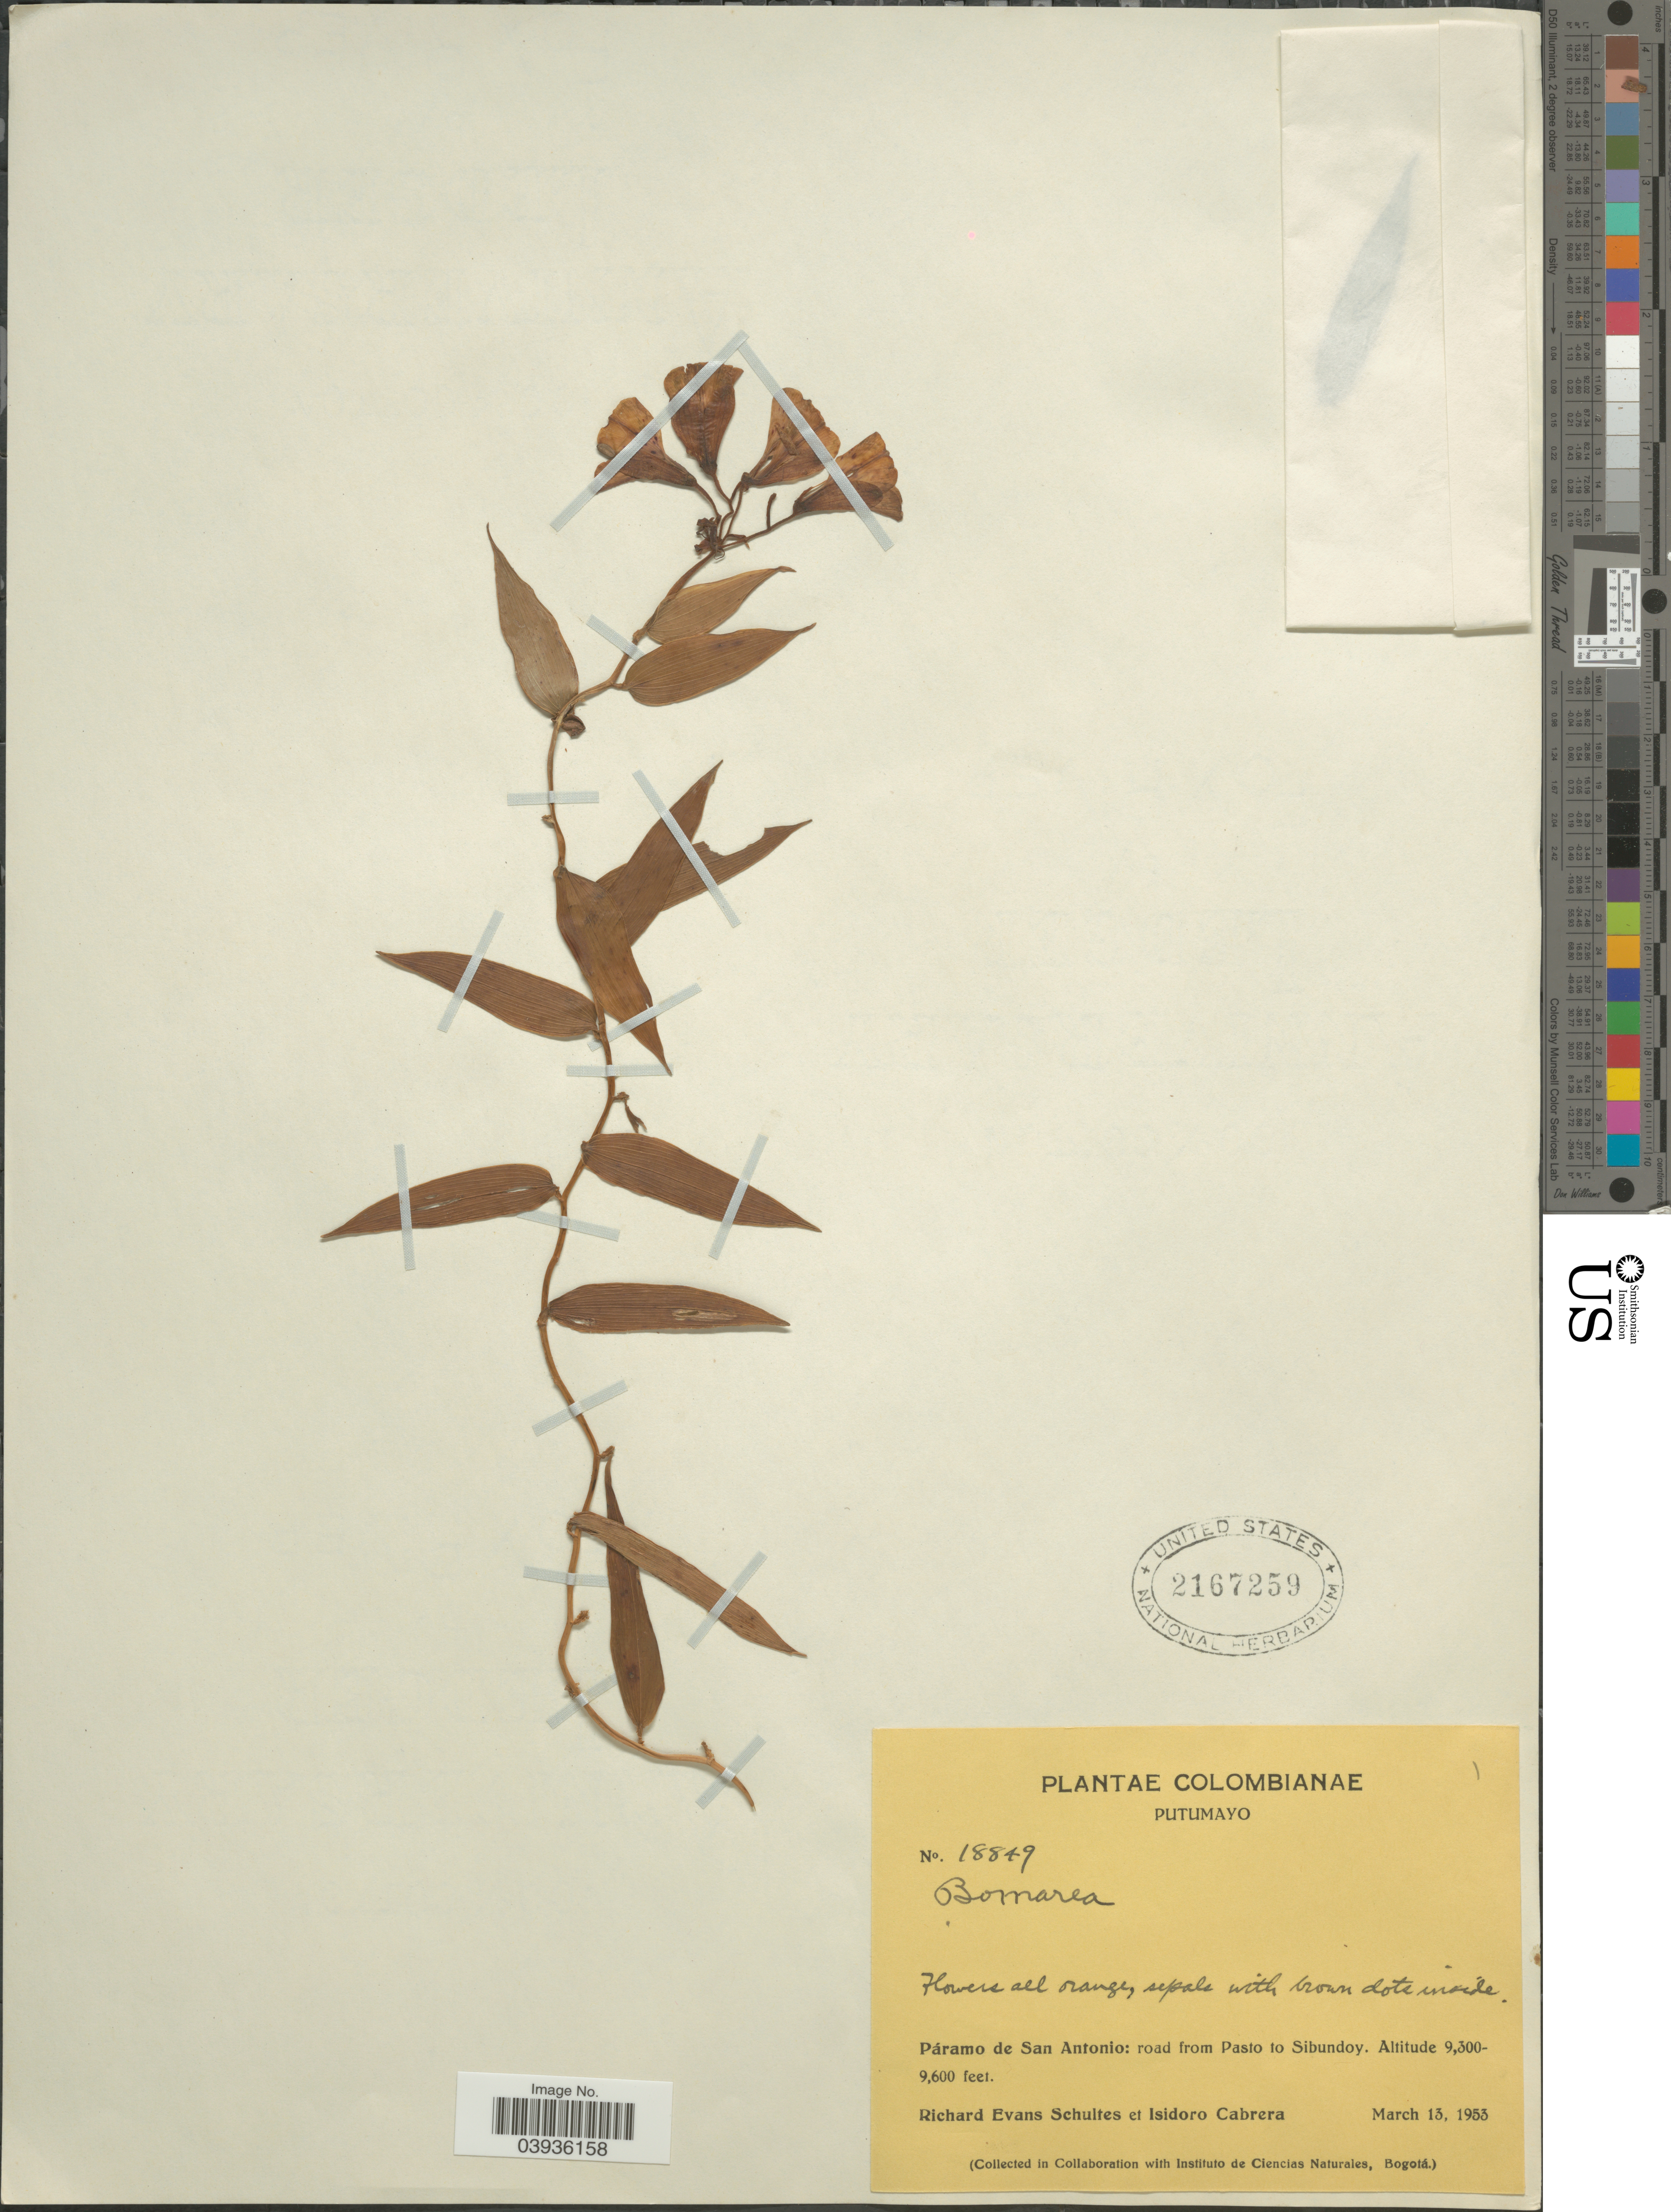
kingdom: Plantae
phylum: Tracheophyta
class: Liliopsida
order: Liliales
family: Alstroemeriaceae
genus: Bomarea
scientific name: Bomarea sp.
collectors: R. E. Schultes & I. Cabrera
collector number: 18849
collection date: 1953-03-13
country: Colombia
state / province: Putumayo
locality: Páramo de San Antonio: road from Pasto to Sibundoy.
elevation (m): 2835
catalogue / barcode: US 2167259